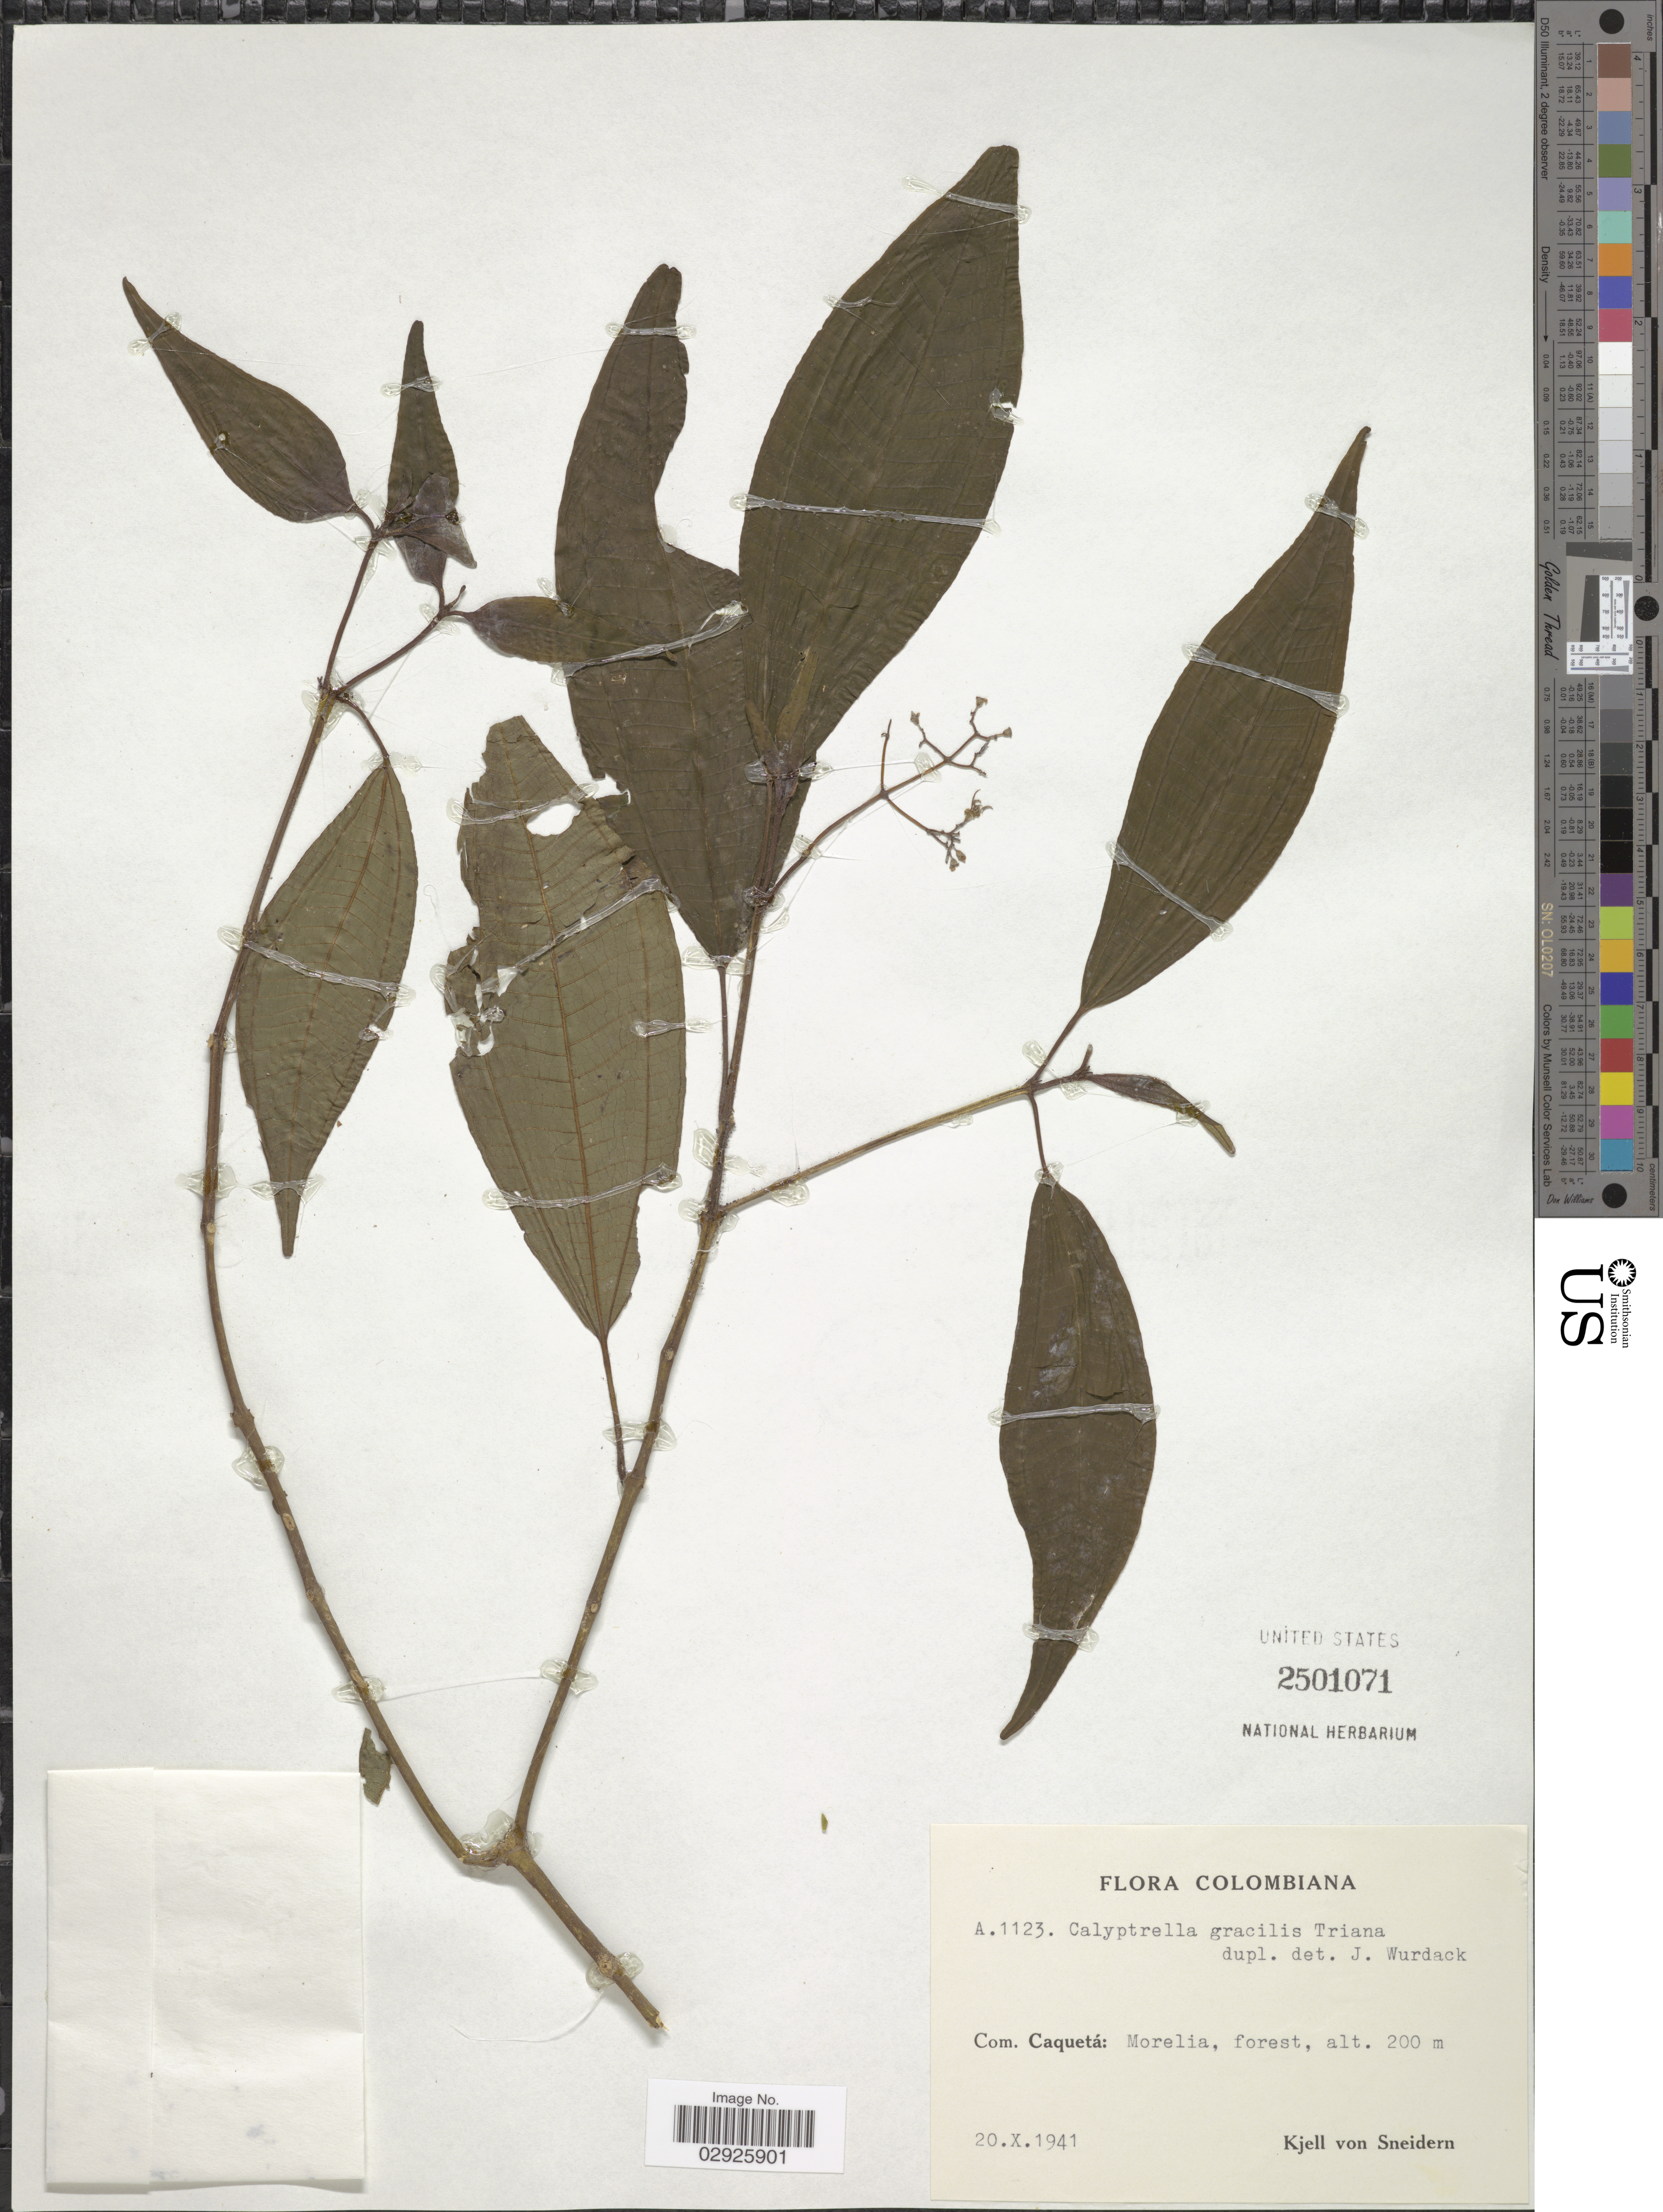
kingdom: Plantae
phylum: Tracheophyta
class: Magnoliopsida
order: Myrtales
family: Melastomataceae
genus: Graffenrieda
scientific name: Graffenrieda gracilis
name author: (Triana) L.O. Williams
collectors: K. von Sneidern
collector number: A1123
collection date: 1941-10-20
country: Colombia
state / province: Caquetá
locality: Com. v: Morelia, forest.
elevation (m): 200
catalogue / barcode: US 2501071